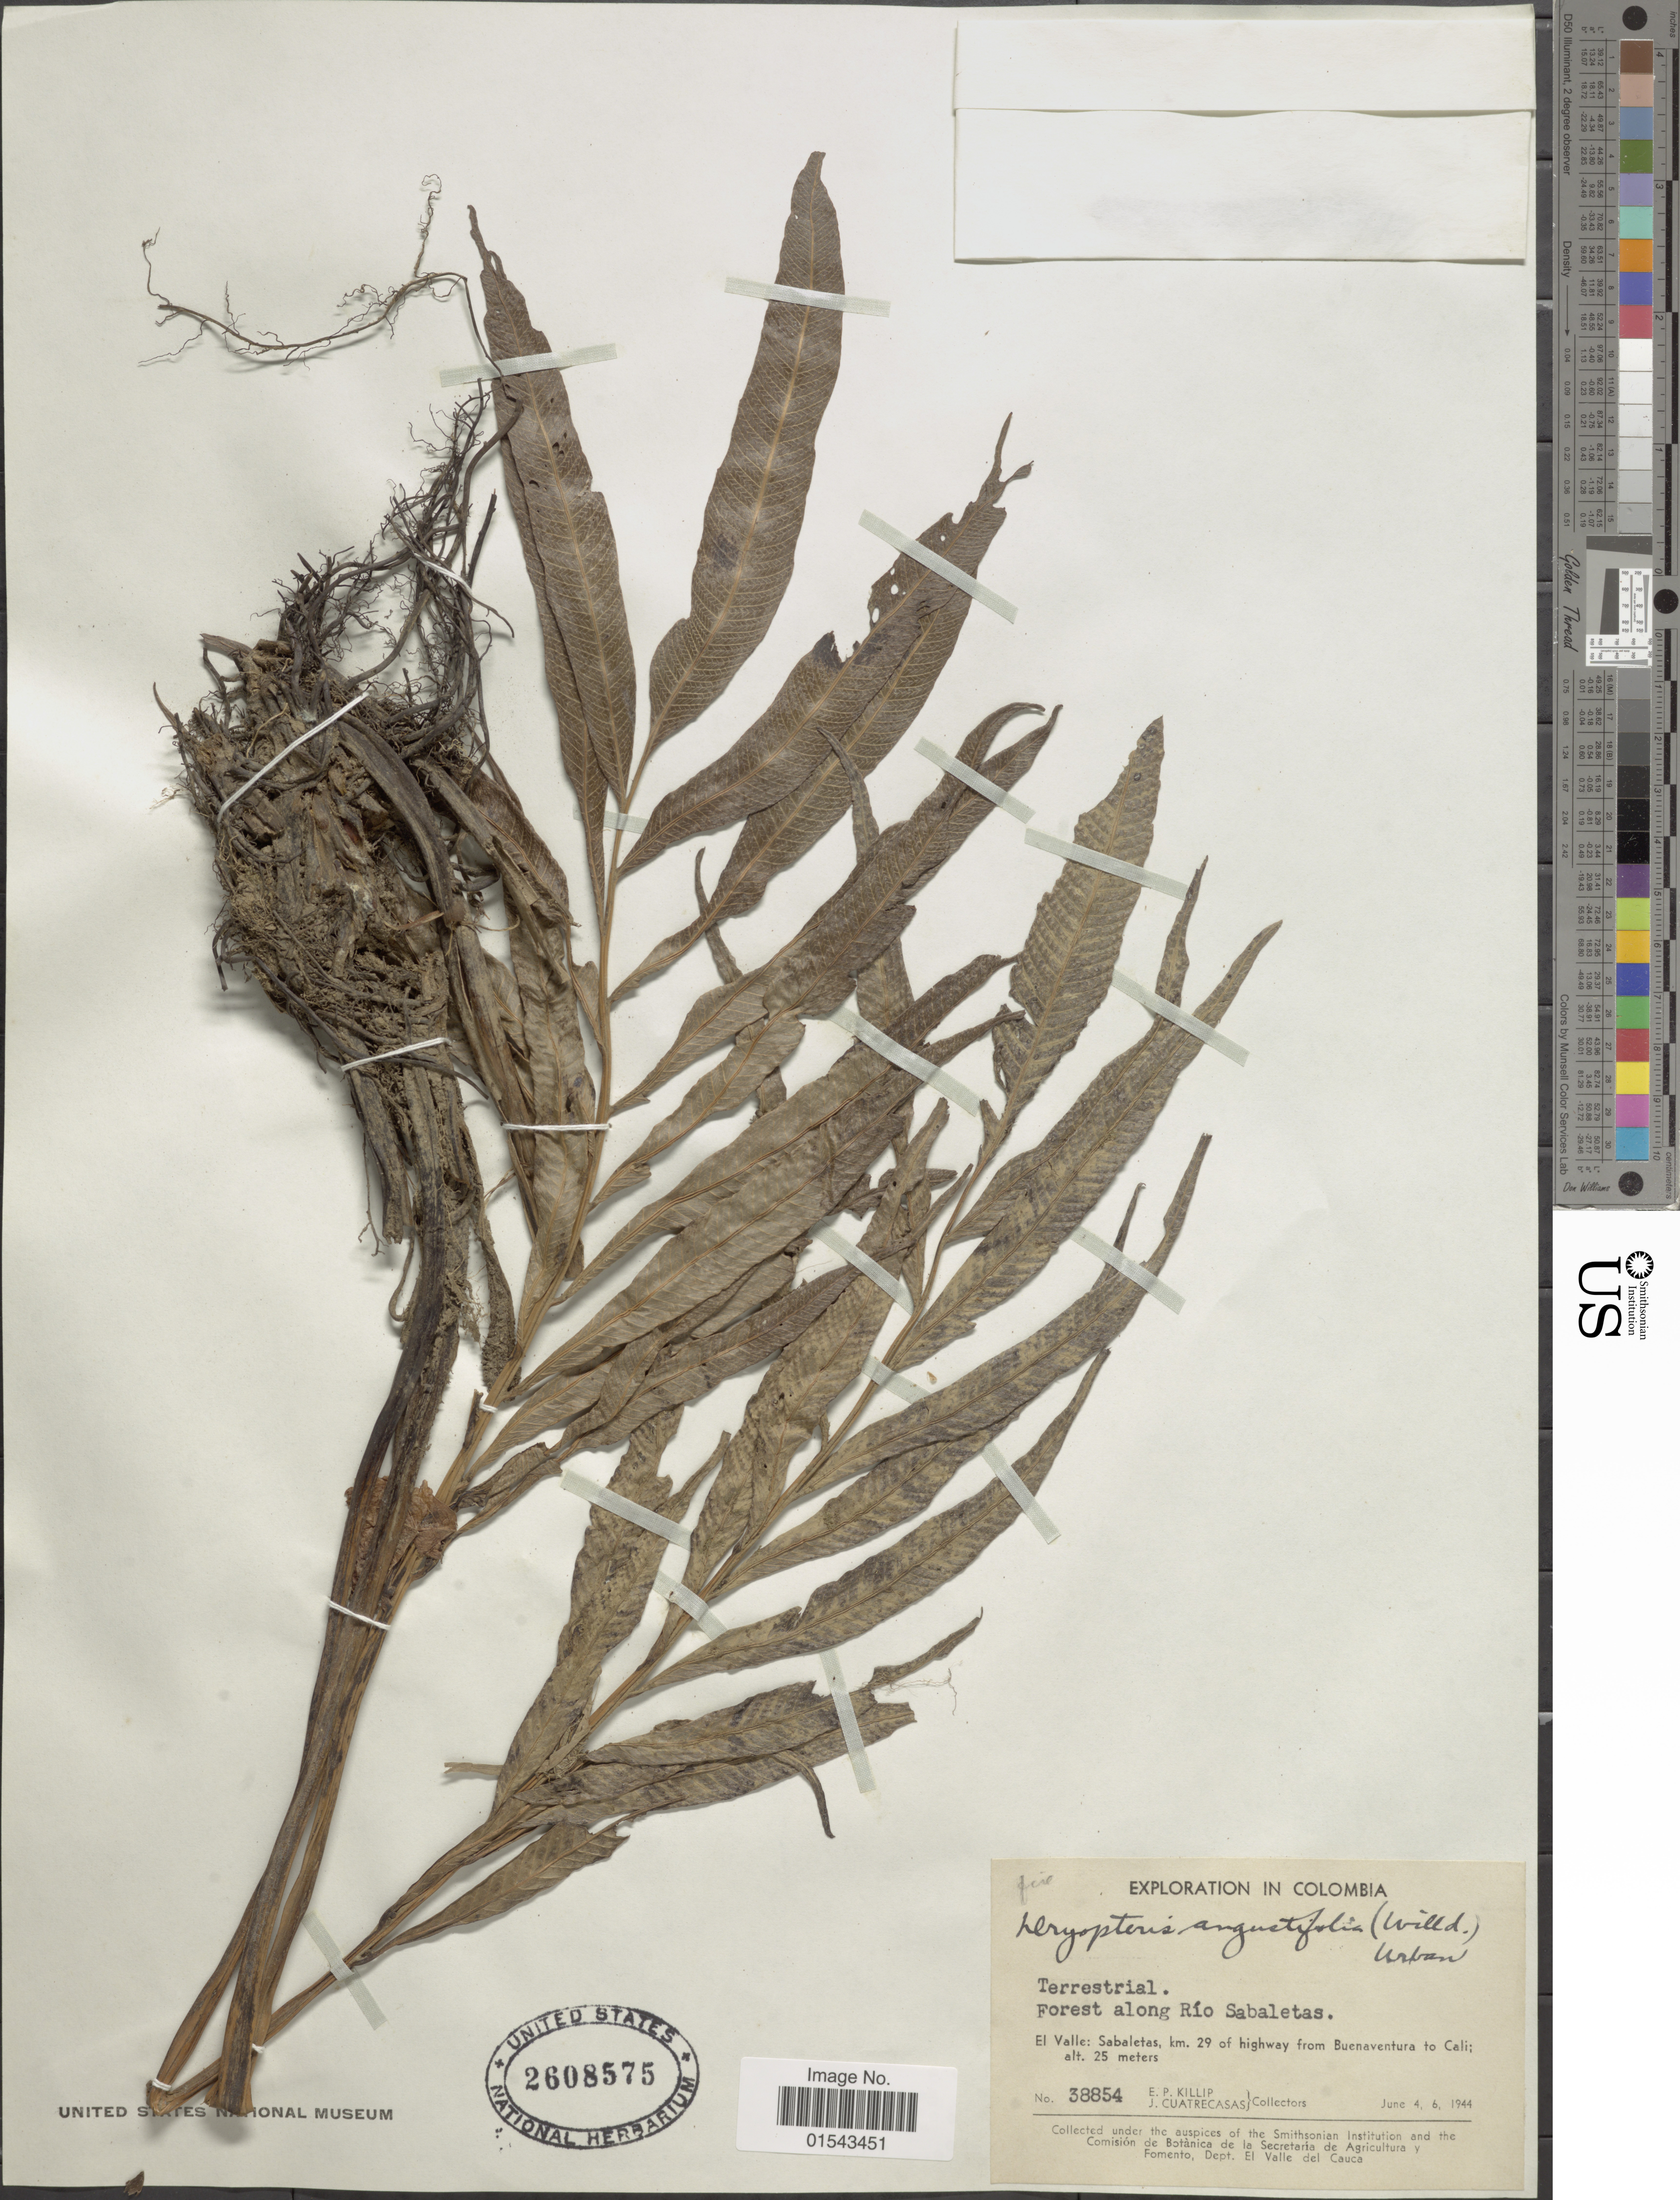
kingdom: Plantae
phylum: Tracheophyta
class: Polypodiopsida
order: Polypodiales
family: Thelypteridaceae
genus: Meniscium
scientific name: Meniscium angustifolium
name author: Willd.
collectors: E. P. Killip & J. Cuatrecasas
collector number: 38854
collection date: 1944-06-04/1944-06-06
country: Colombia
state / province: Valle del Cauca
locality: El Valle: Sabaletas, km. 29 of highway from Buenaventura to Cali. Forest along Río Sabaletas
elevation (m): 25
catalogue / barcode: US 2608575